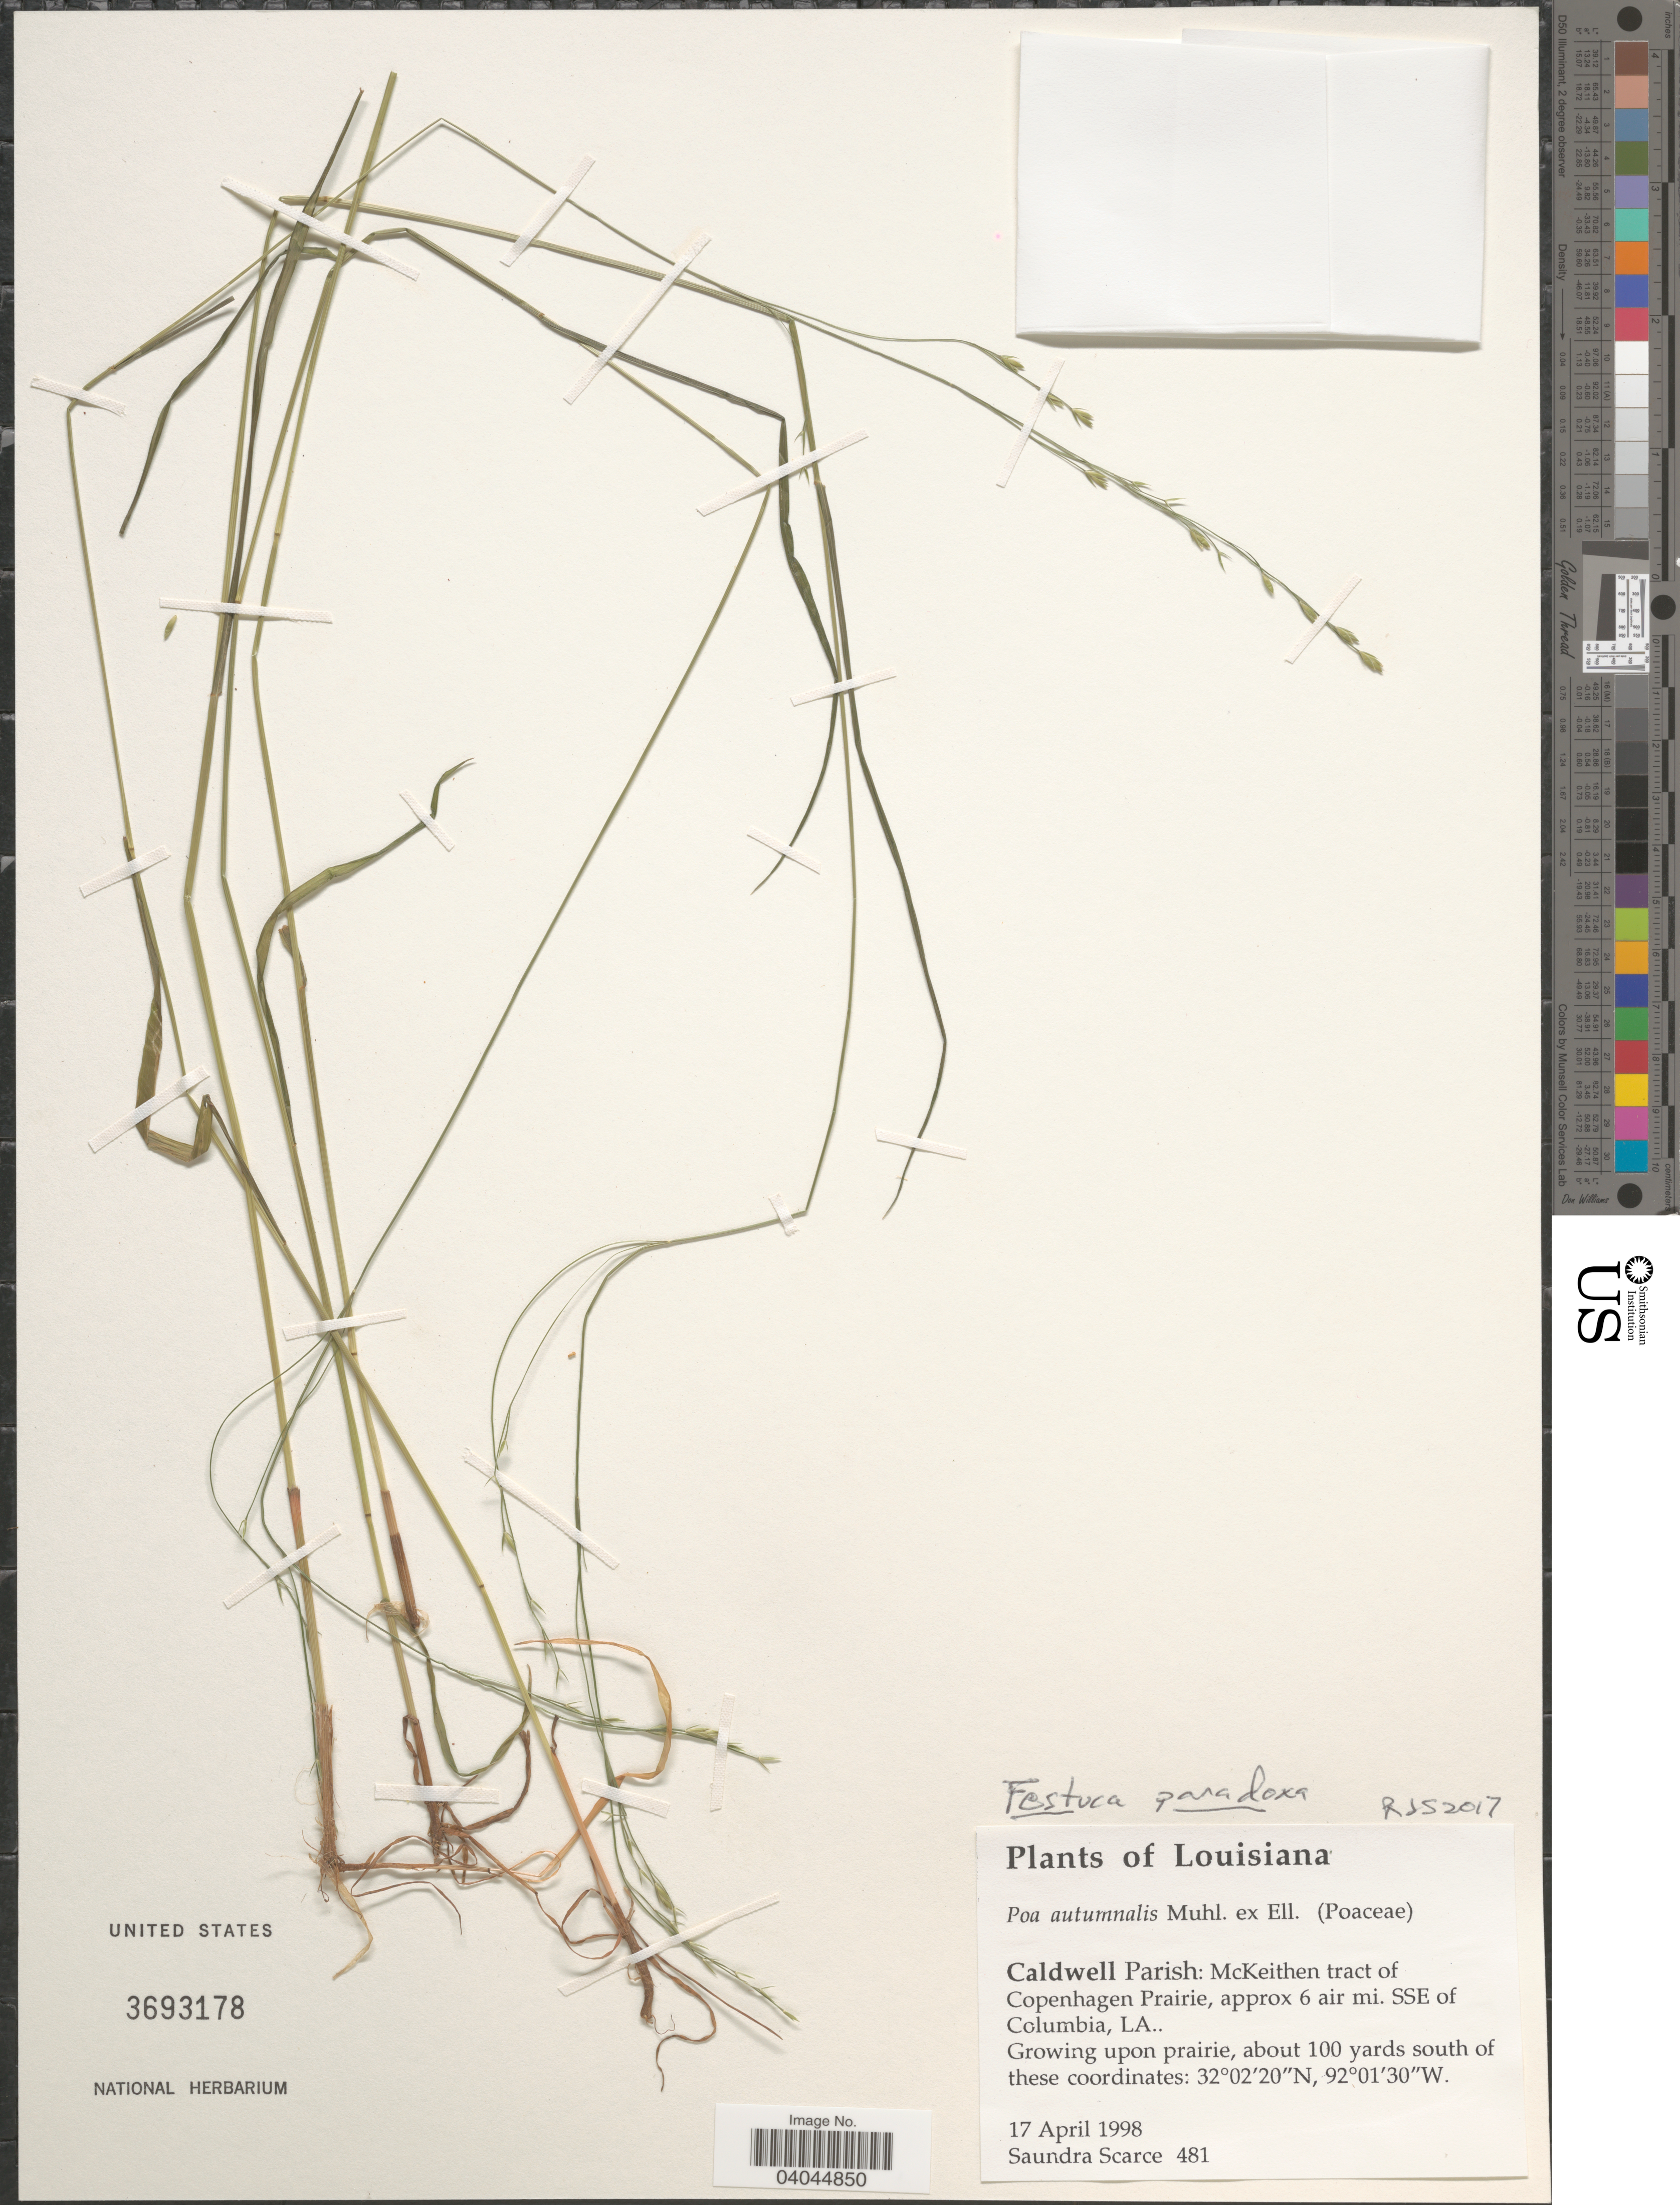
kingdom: Plantae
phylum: Tracheophyta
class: Liliopsida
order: Poales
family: Poaceae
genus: Festuca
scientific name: Festuca paradoxa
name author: Desv.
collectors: S. Scarce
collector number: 481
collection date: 1998-04-17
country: United States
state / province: Louisiana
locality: Caldwell Parish: McKeithen tract of Copenhagen Prairie, approx 6 air mi. SSE of Columbia.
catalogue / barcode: US 3693178